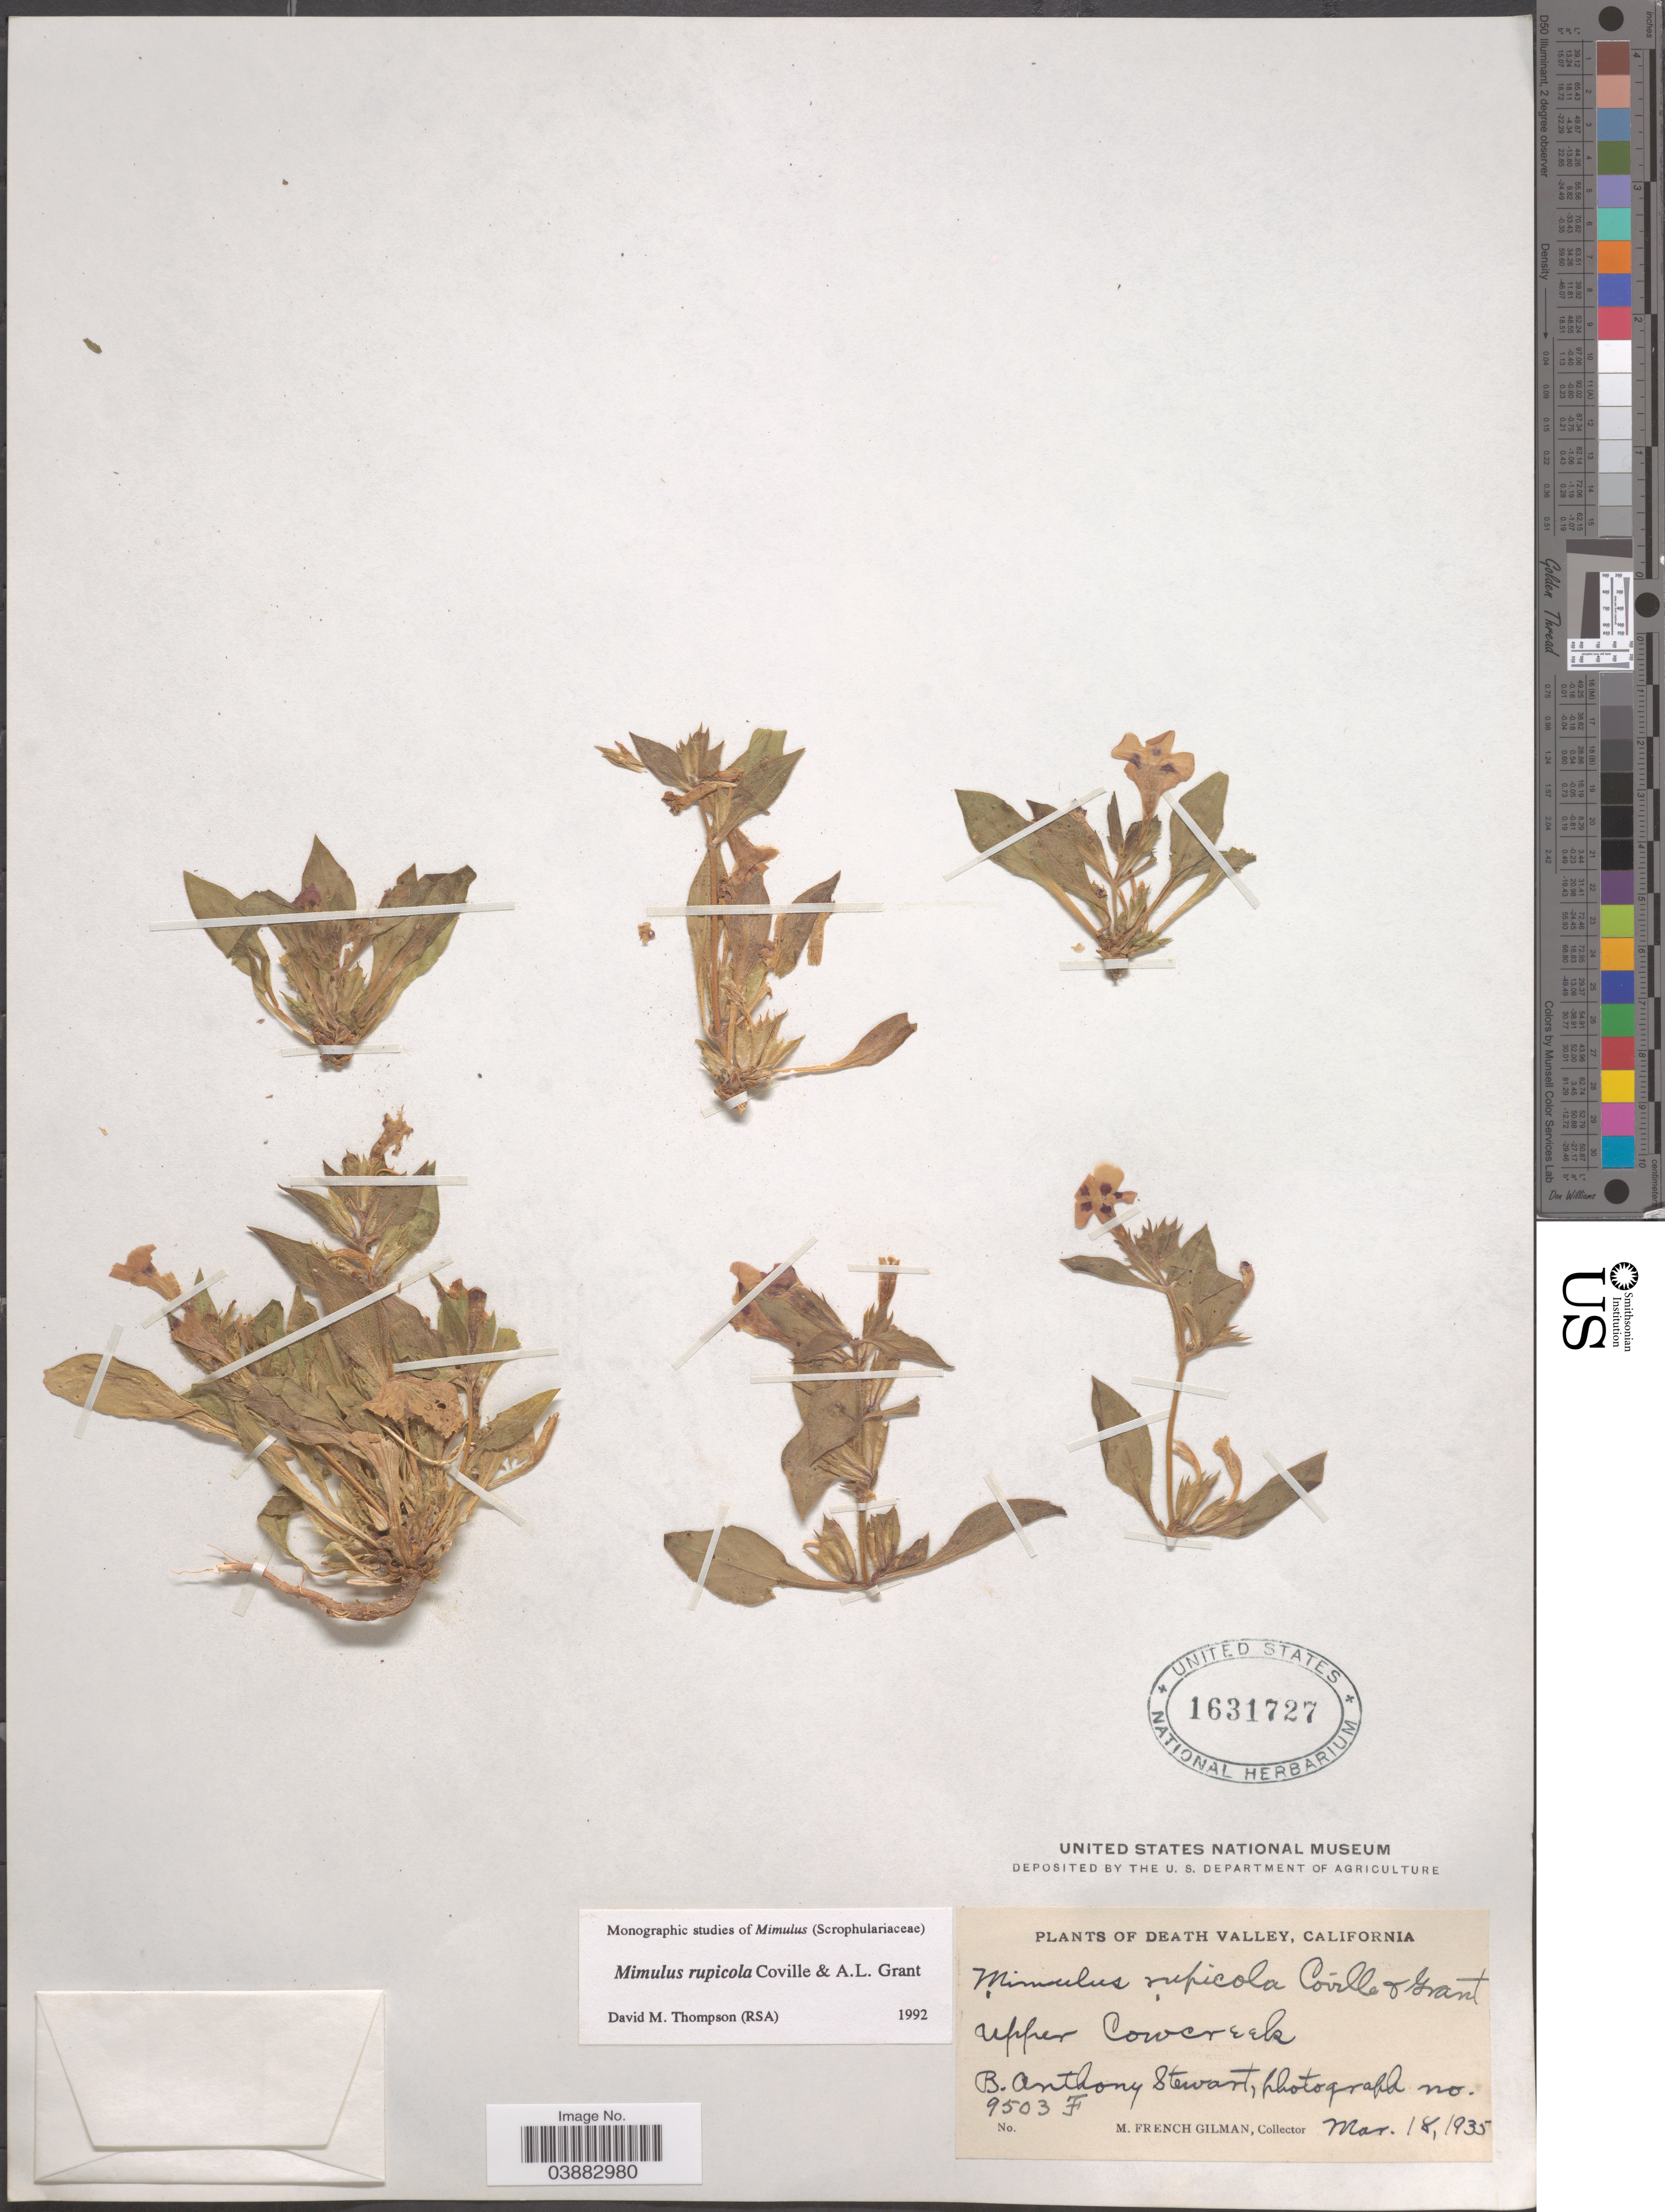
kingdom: Plantae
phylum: Tracheophyta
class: Magnoliopsida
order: Lamiales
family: Phrymaceae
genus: Mimulus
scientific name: Mimulus rupicola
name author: Coville & A.L. Grant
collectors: M. F. Gilman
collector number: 9503 F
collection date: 1935-03-18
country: United States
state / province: California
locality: Death Valley. Upper Cowcreek. B. Anthony Stewart.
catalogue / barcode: US 1631727